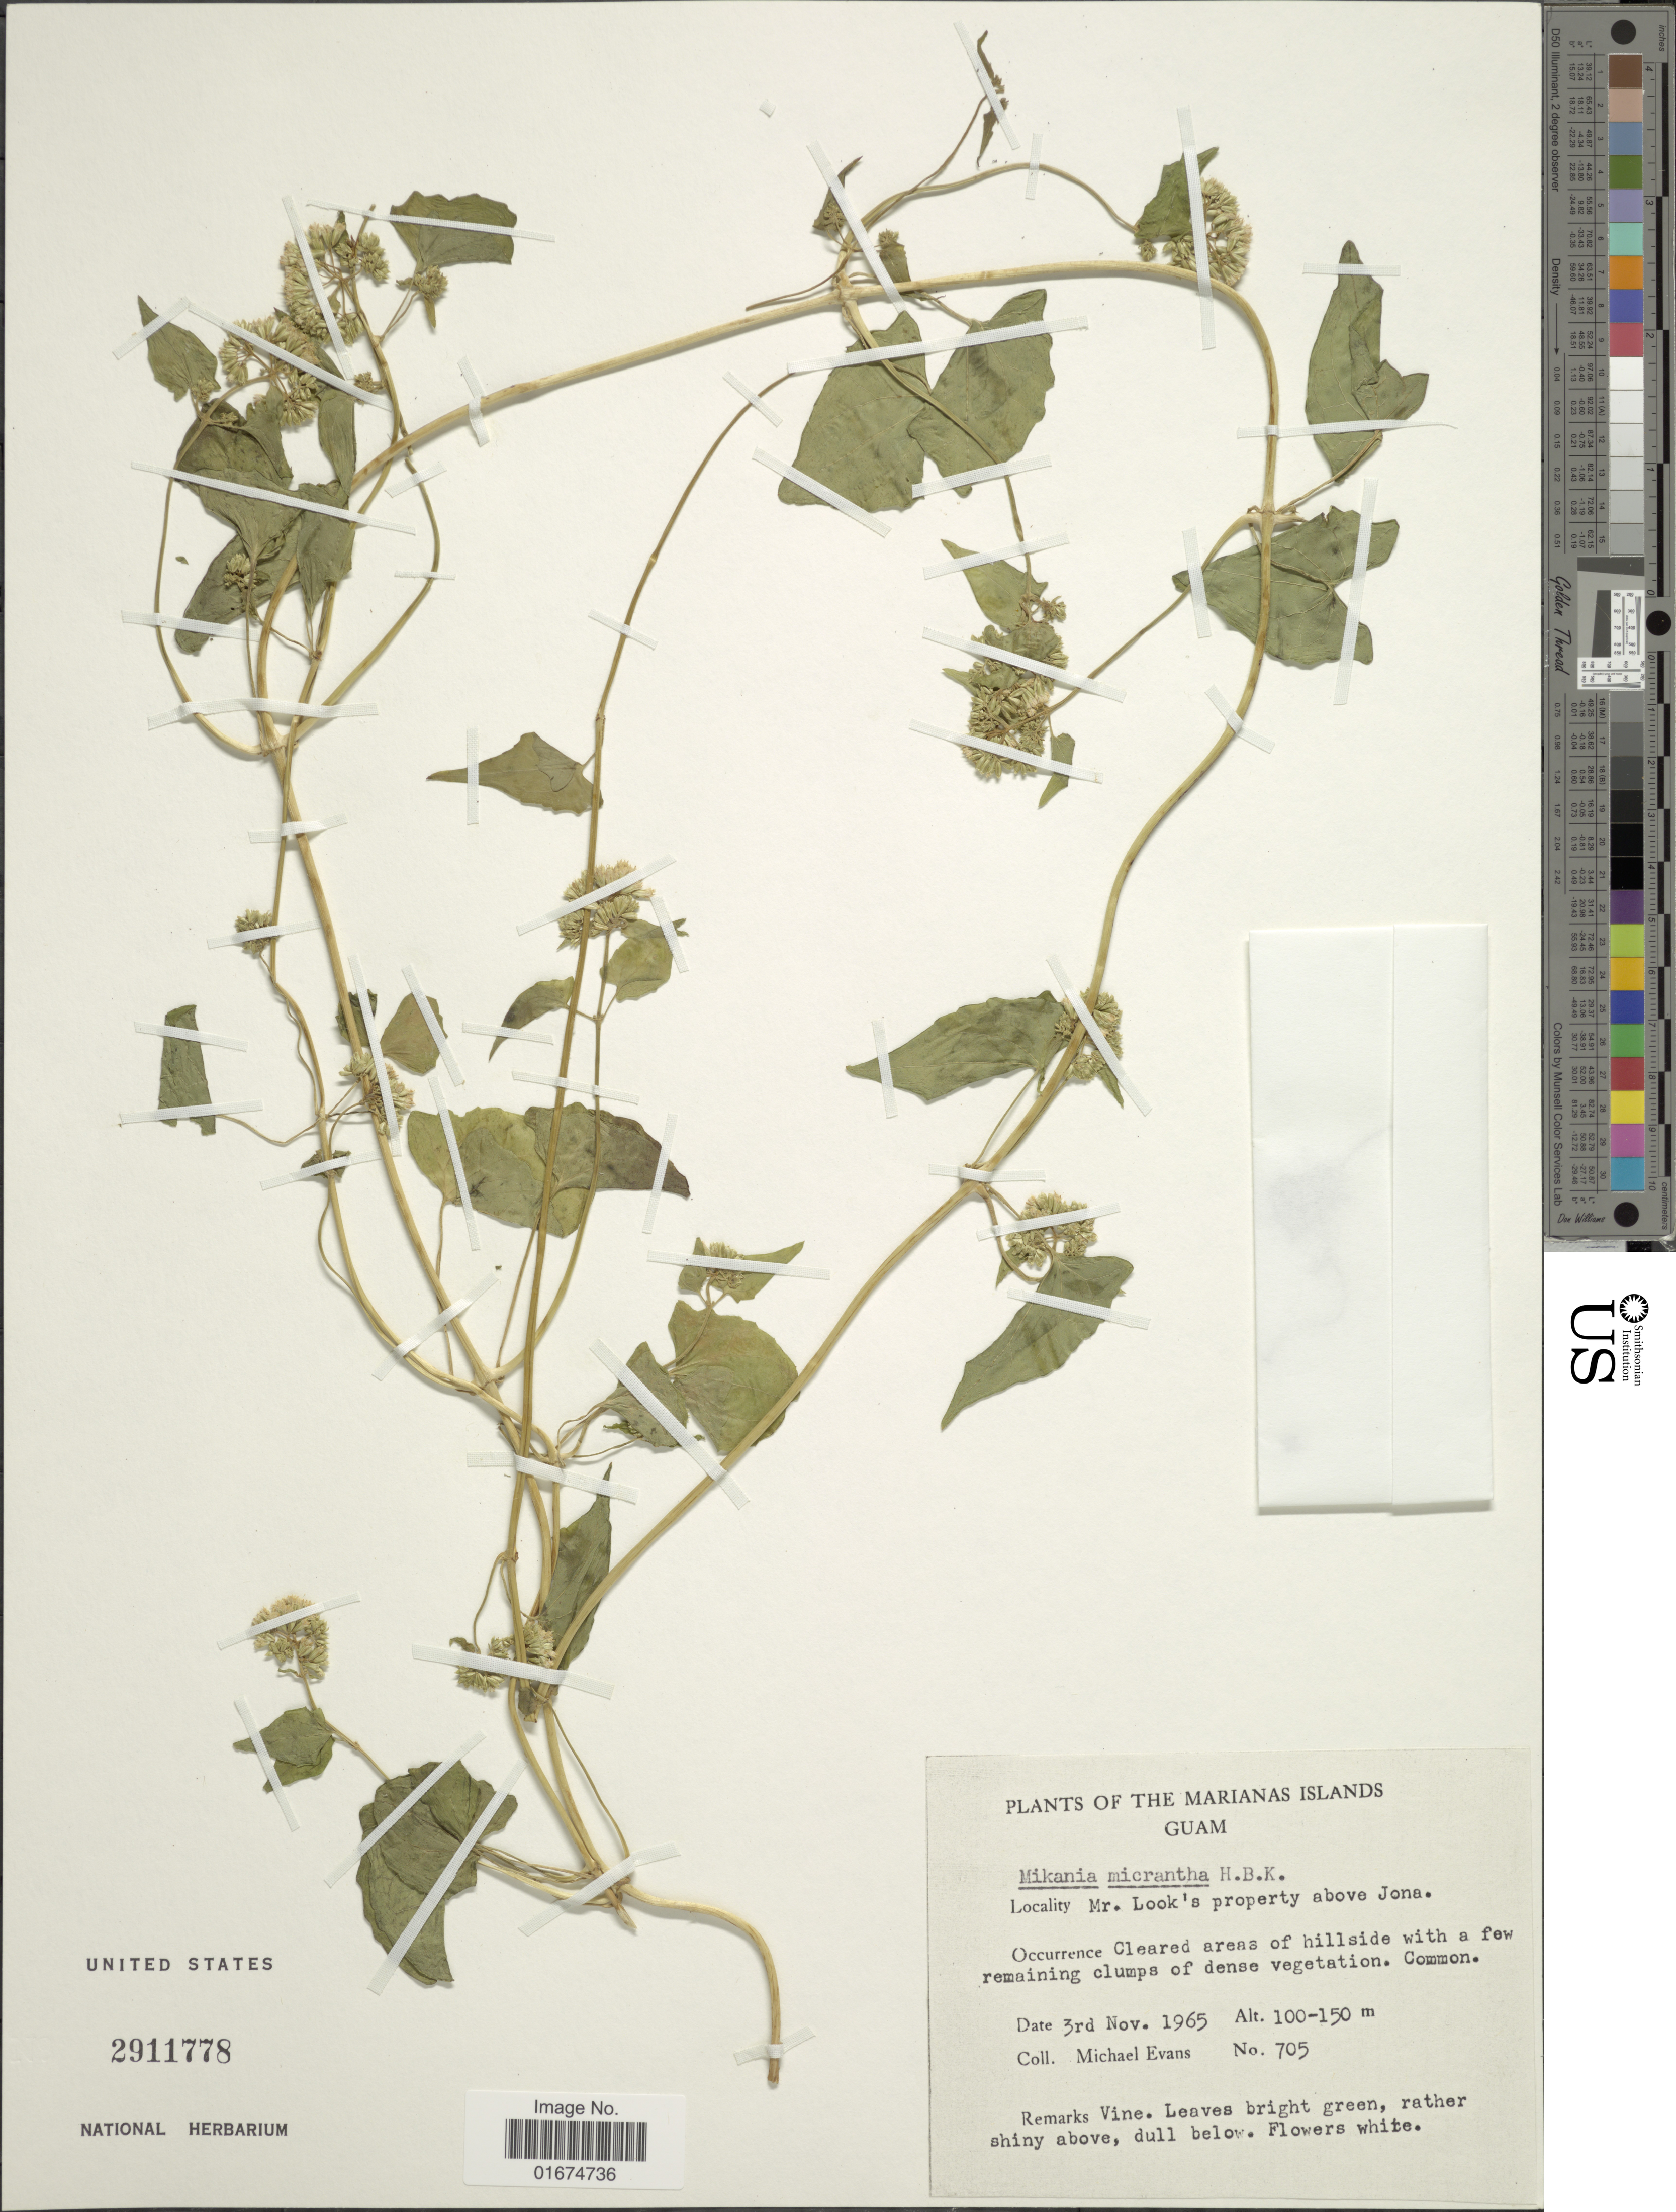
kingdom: Plantae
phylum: Tracheophyta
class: Magnoliopsida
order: Asterales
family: Asteraceae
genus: Mikania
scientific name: Mikania micrantha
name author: Kunth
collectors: M. Evans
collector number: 705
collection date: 1965-11-03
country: Guam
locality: Marianas Islands, Mr. Look's property above Jone, cleared areas of hillside with a few remaining clumps of dense vegetation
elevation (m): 100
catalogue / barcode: US 2911778